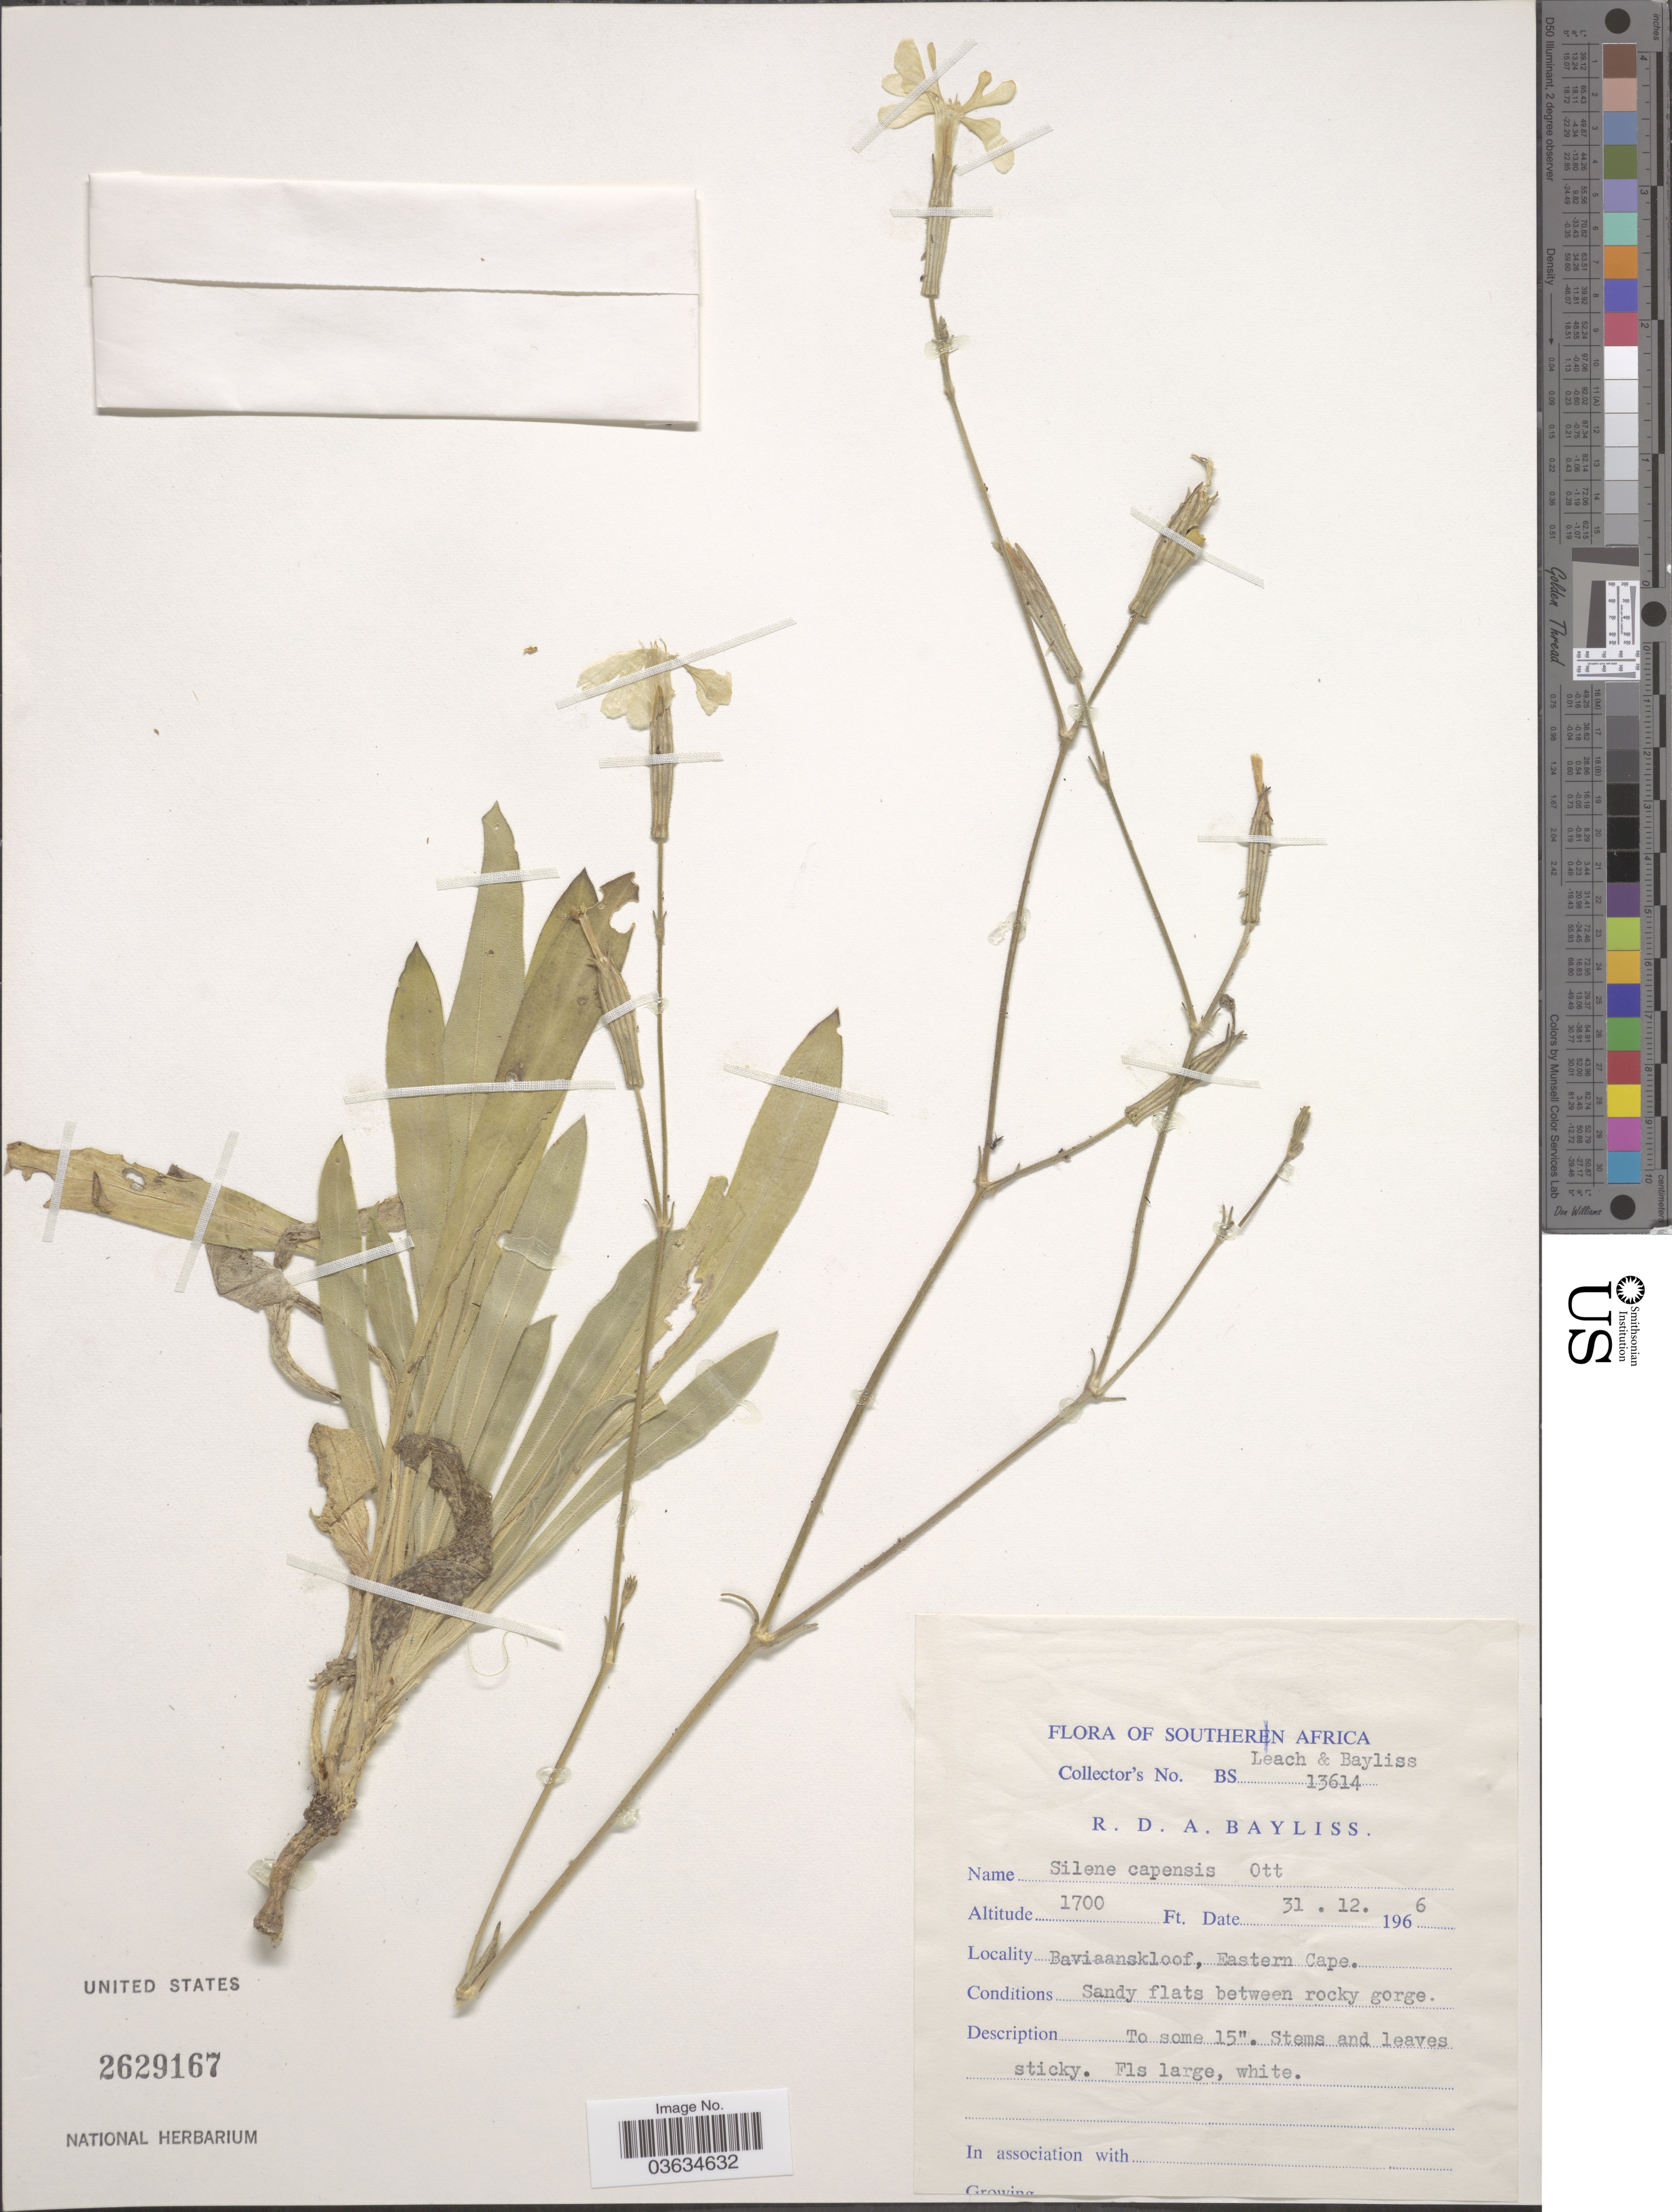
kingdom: Plantae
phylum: Tracheophyta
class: Magnoliopsida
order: Caryophyllales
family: Caryophyllaceae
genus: Silene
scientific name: Silene capensis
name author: Otth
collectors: R. Bayliss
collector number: BS Leach & Bayliss 13614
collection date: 1966-12-31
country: South Africa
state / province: Eastern Cape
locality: Baviaanskloof.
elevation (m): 518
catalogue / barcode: US 2629167